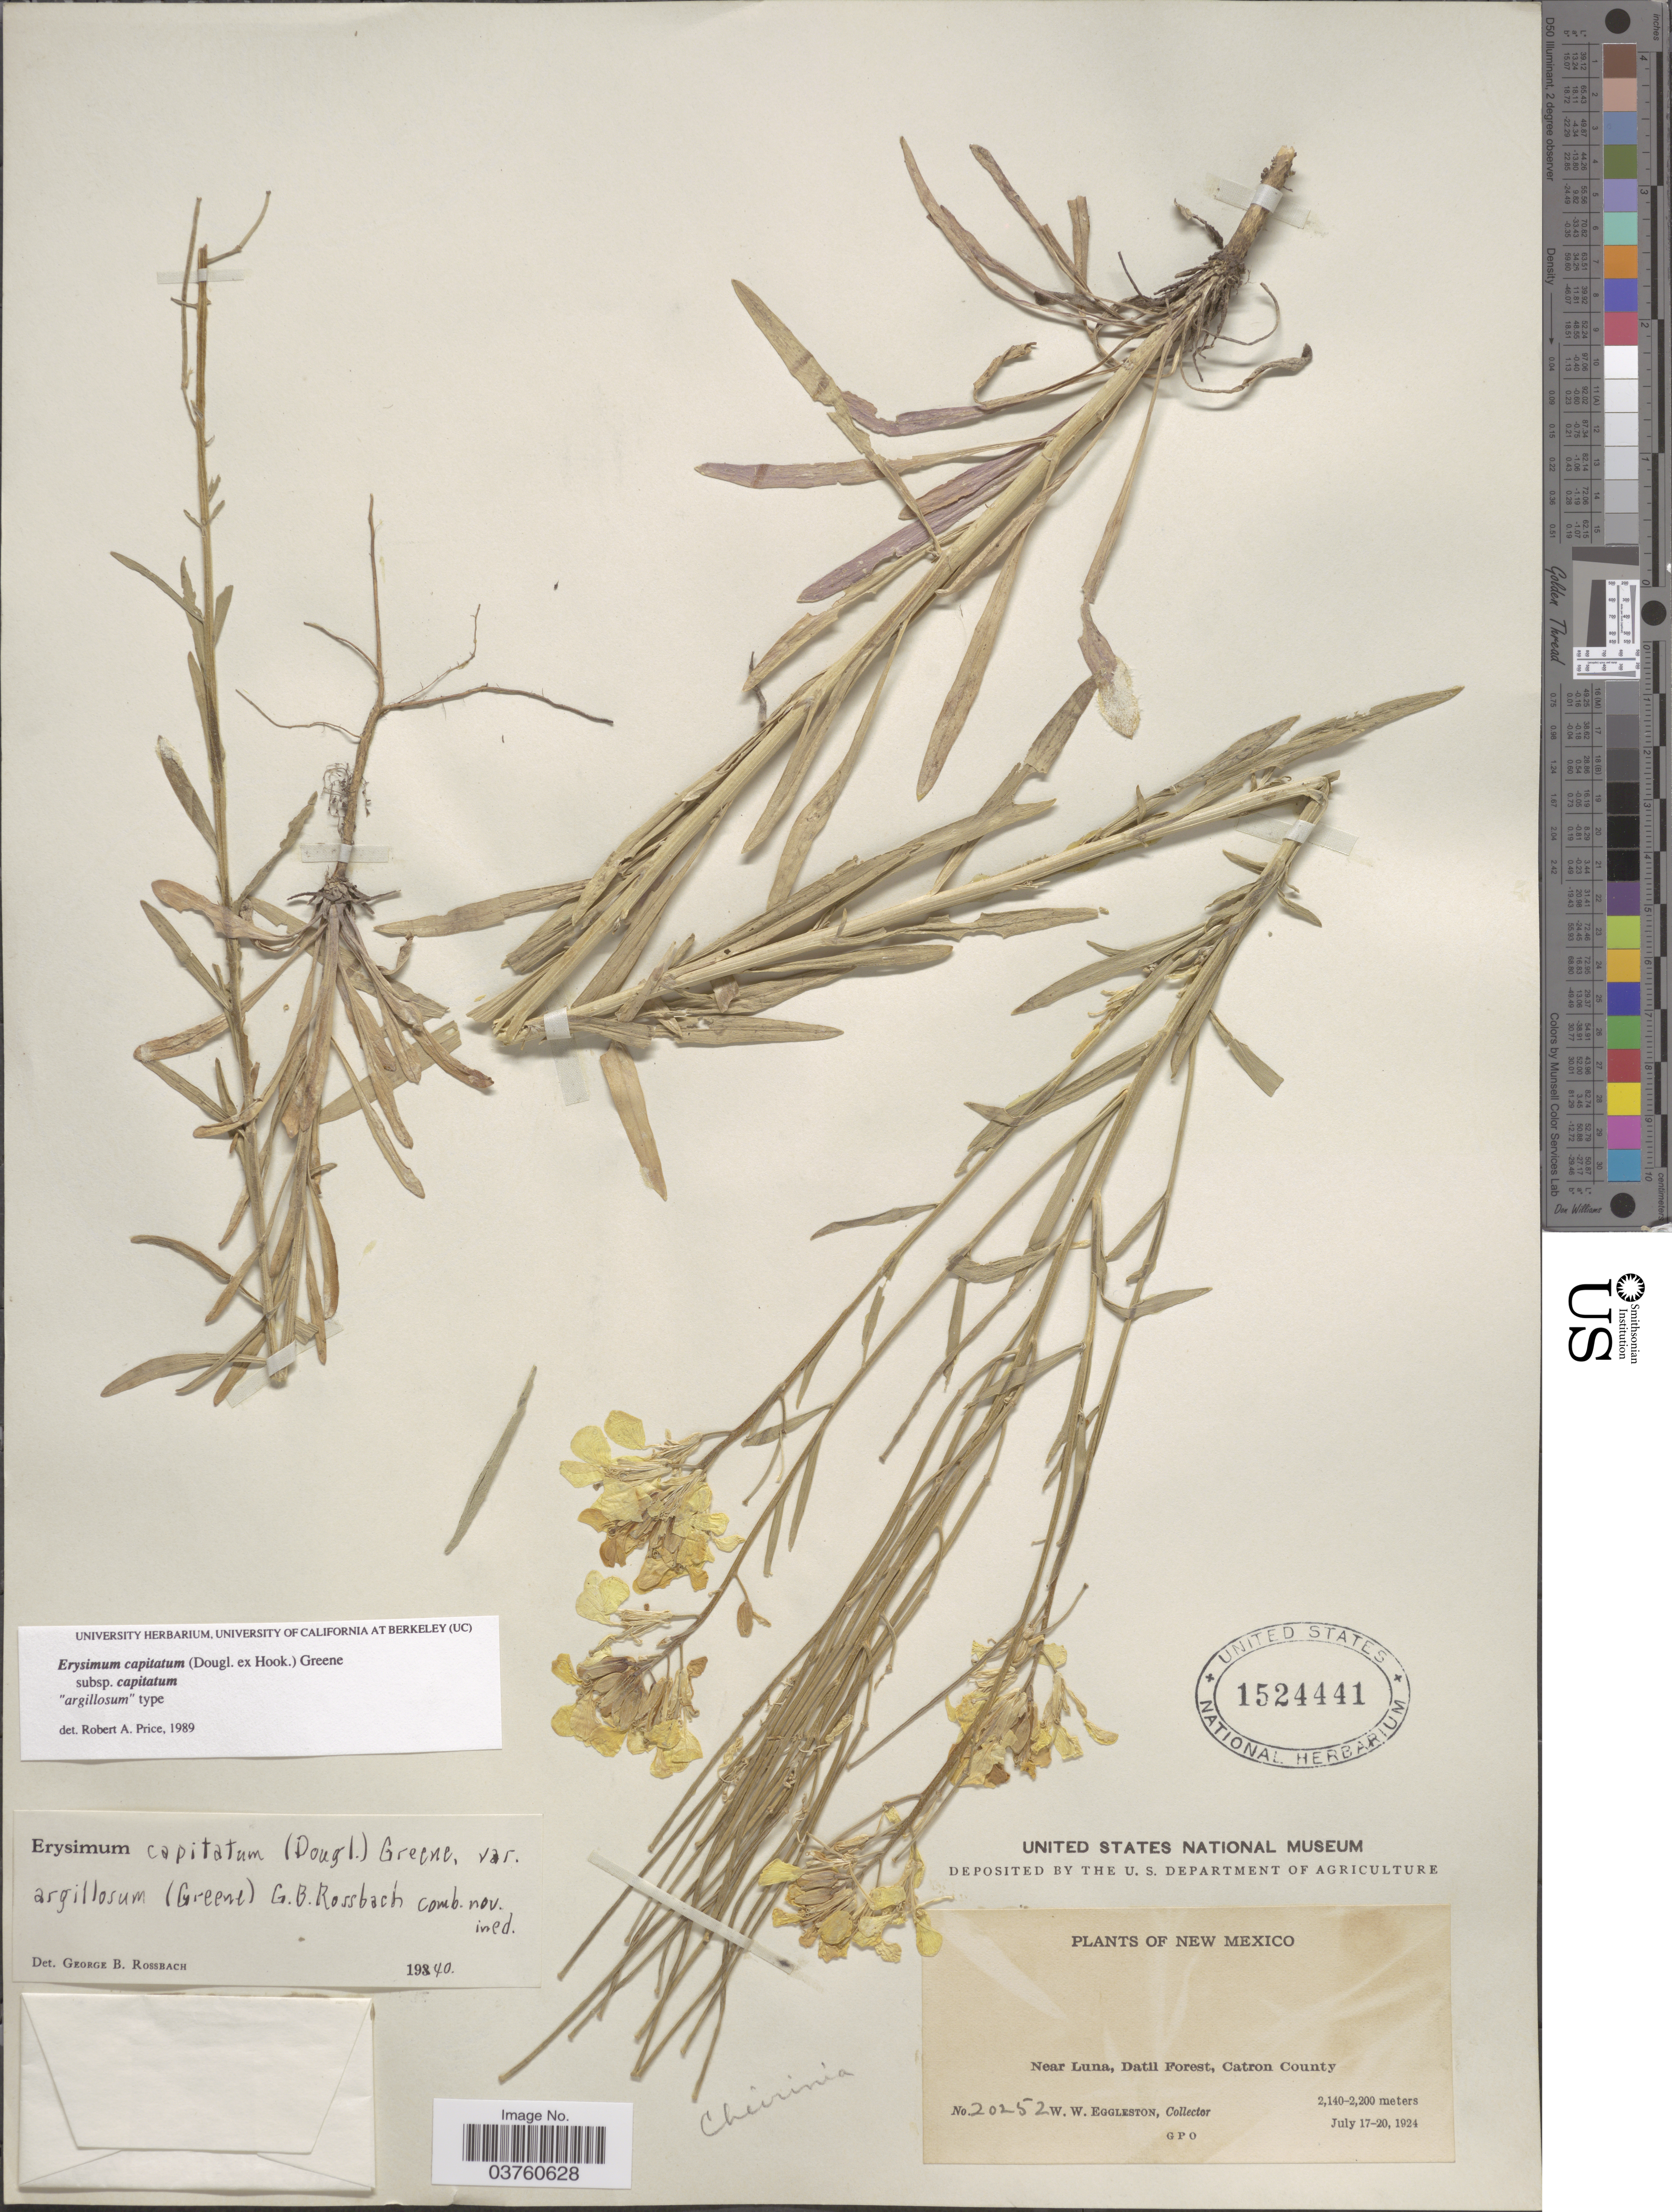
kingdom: Plantae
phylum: Tracheophyta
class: Magnoliopsida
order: Brassicales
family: Brassicaceae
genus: Erysimum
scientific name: Erysimum capitatum subsp. capitatum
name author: (Douglas ex Hook.) Greene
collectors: W. W. Eggleston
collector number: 20252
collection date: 1924-07-17/1924-07-20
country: United States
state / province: New Mexico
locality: Near Luna, Datil Forest, Catron County.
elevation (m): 2140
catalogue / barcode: US 1524441